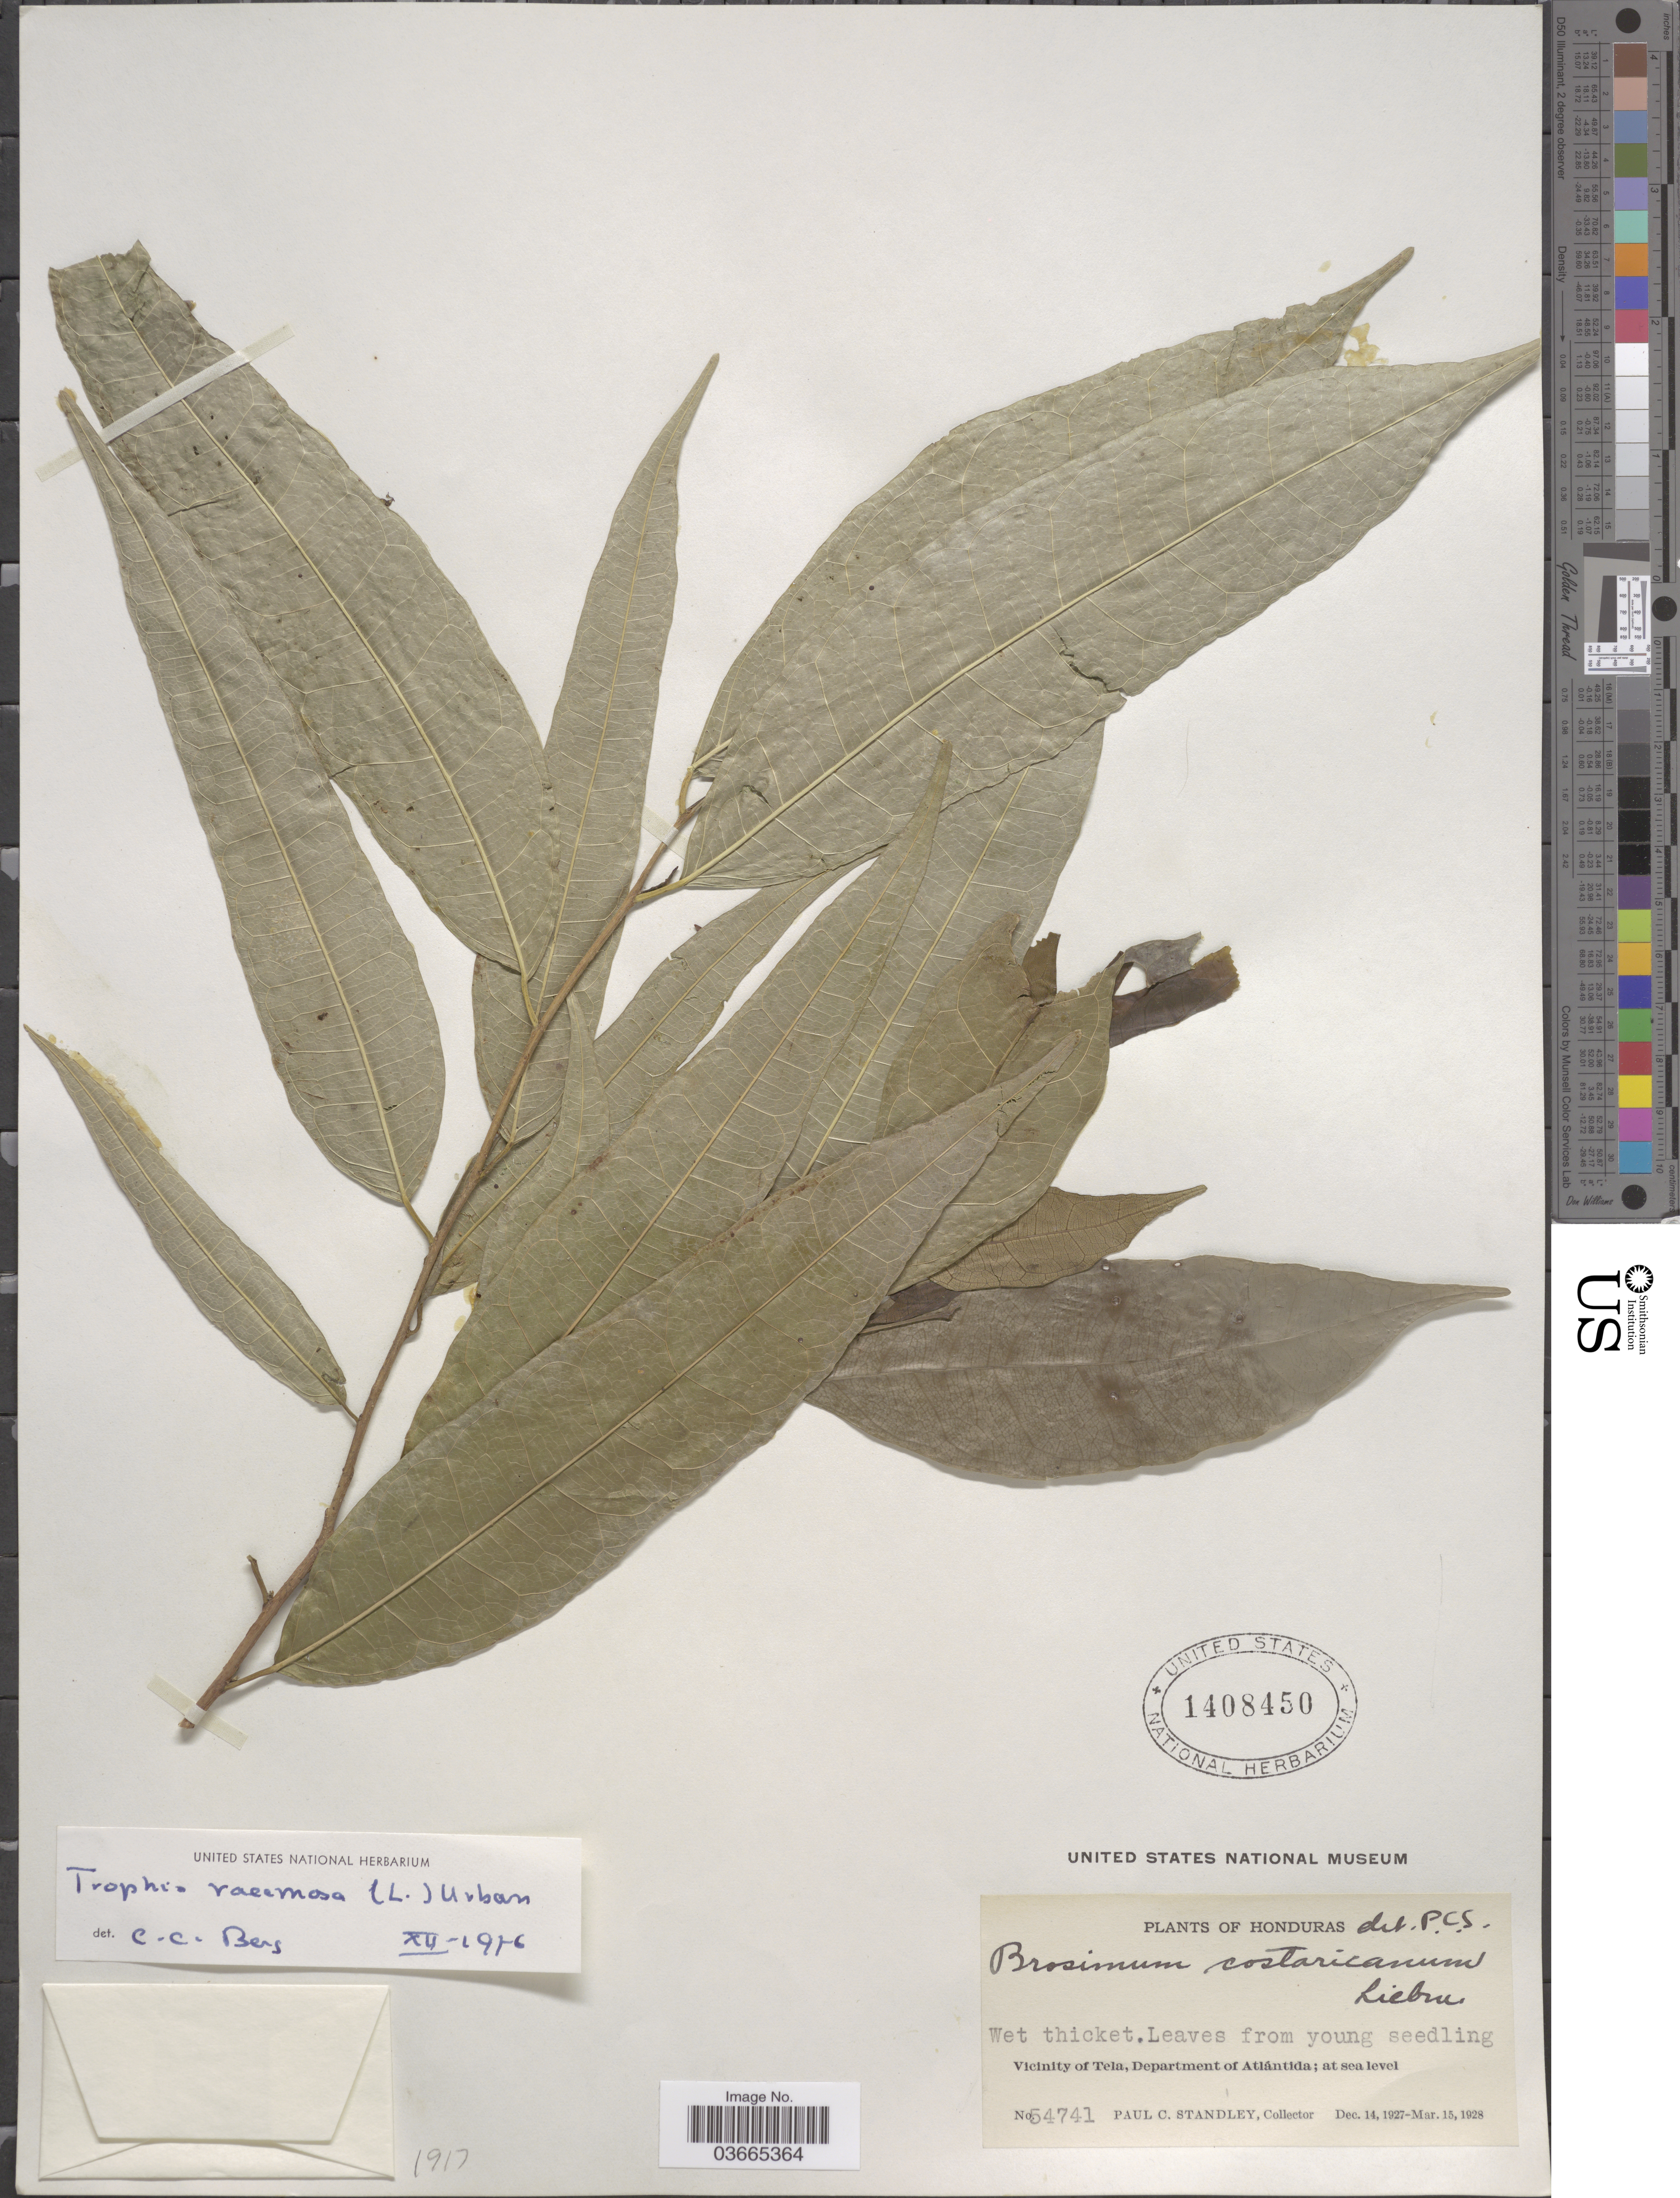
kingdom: Plantae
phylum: Tracheophyta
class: Magnoliopsida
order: Rosales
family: Moraceae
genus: Trophis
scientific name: Trophis racemosa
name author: (L.) Urb.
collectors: P. C. Standley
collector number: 54741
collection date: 1927-12-14/1928-03-15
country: Honduras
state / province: Atlantida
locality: Vicinity of Tela, Department of Atlántida.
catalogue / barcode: US 1408450